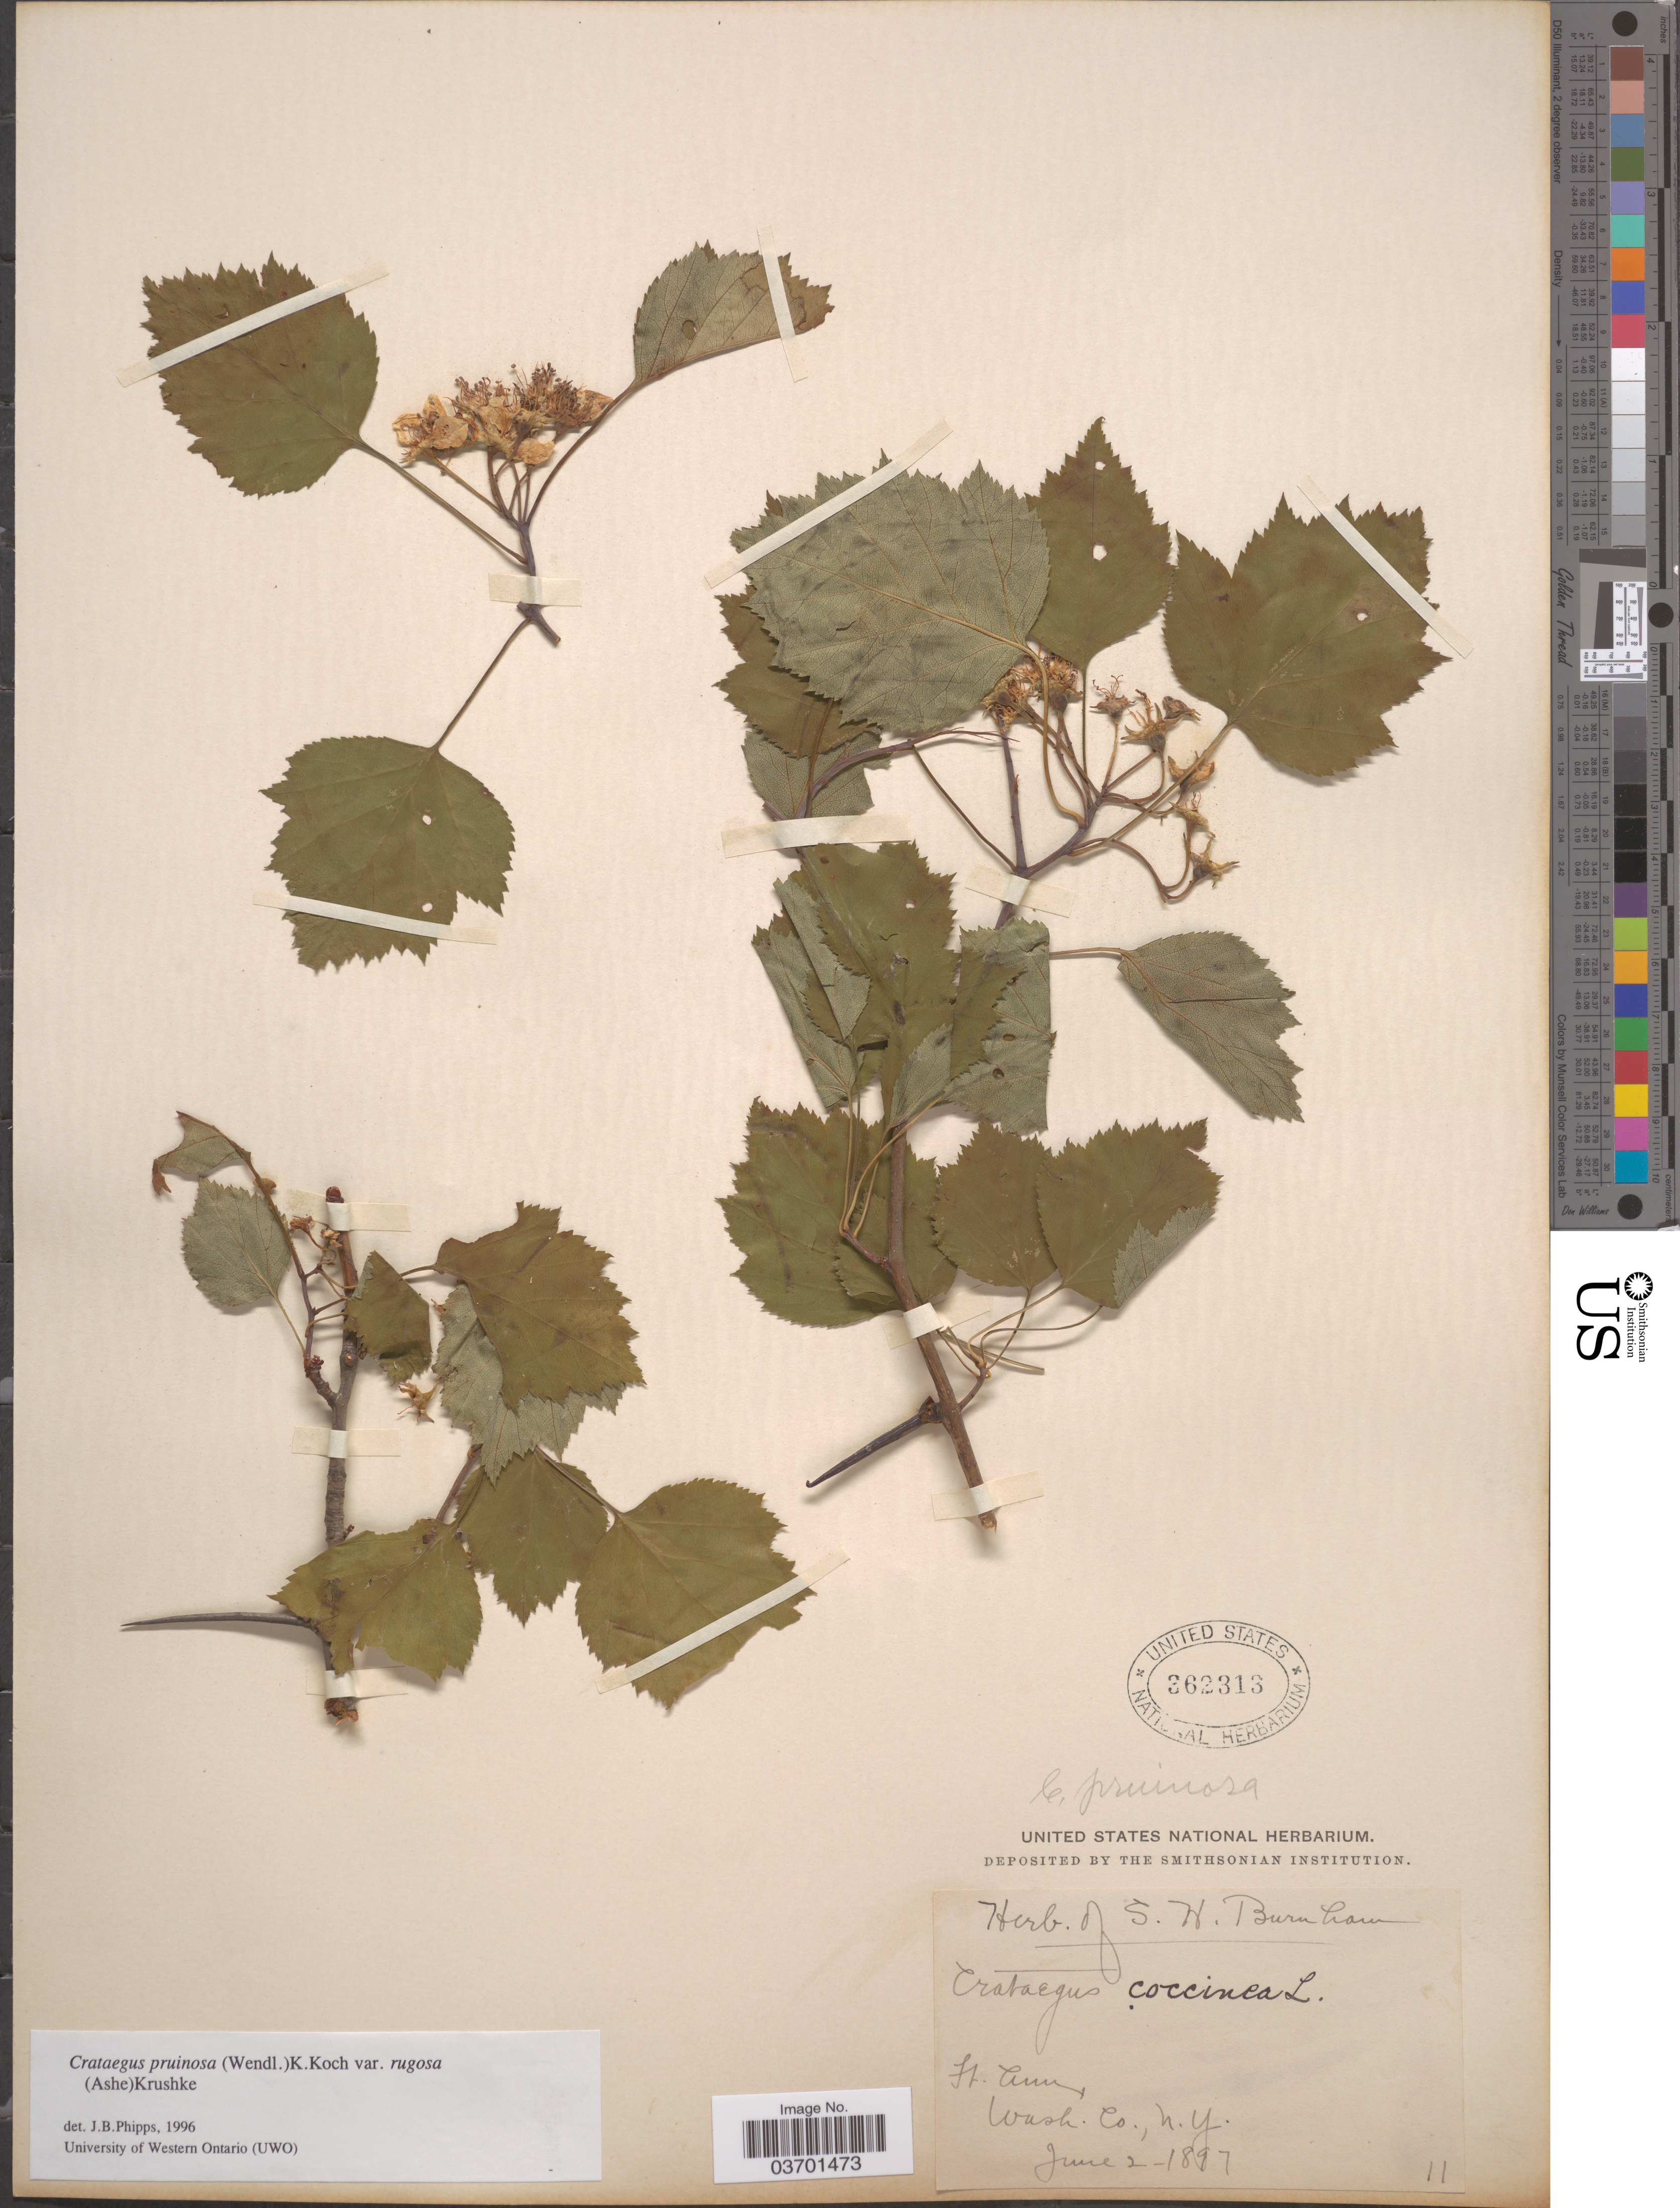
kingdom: Plantae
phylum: Tracheophyta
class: Magnoliopsida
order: Rosales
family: Rosaceae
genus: Crataegus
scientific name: Crataegus pruinosa var. rugosa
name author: (Ashe) Kruschke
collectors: ex herb. S.H. Burnham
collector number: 11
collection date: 1897-06-02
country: United States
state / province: New York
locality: Ft. Ann, Wash. Co.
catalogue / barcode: US 362313